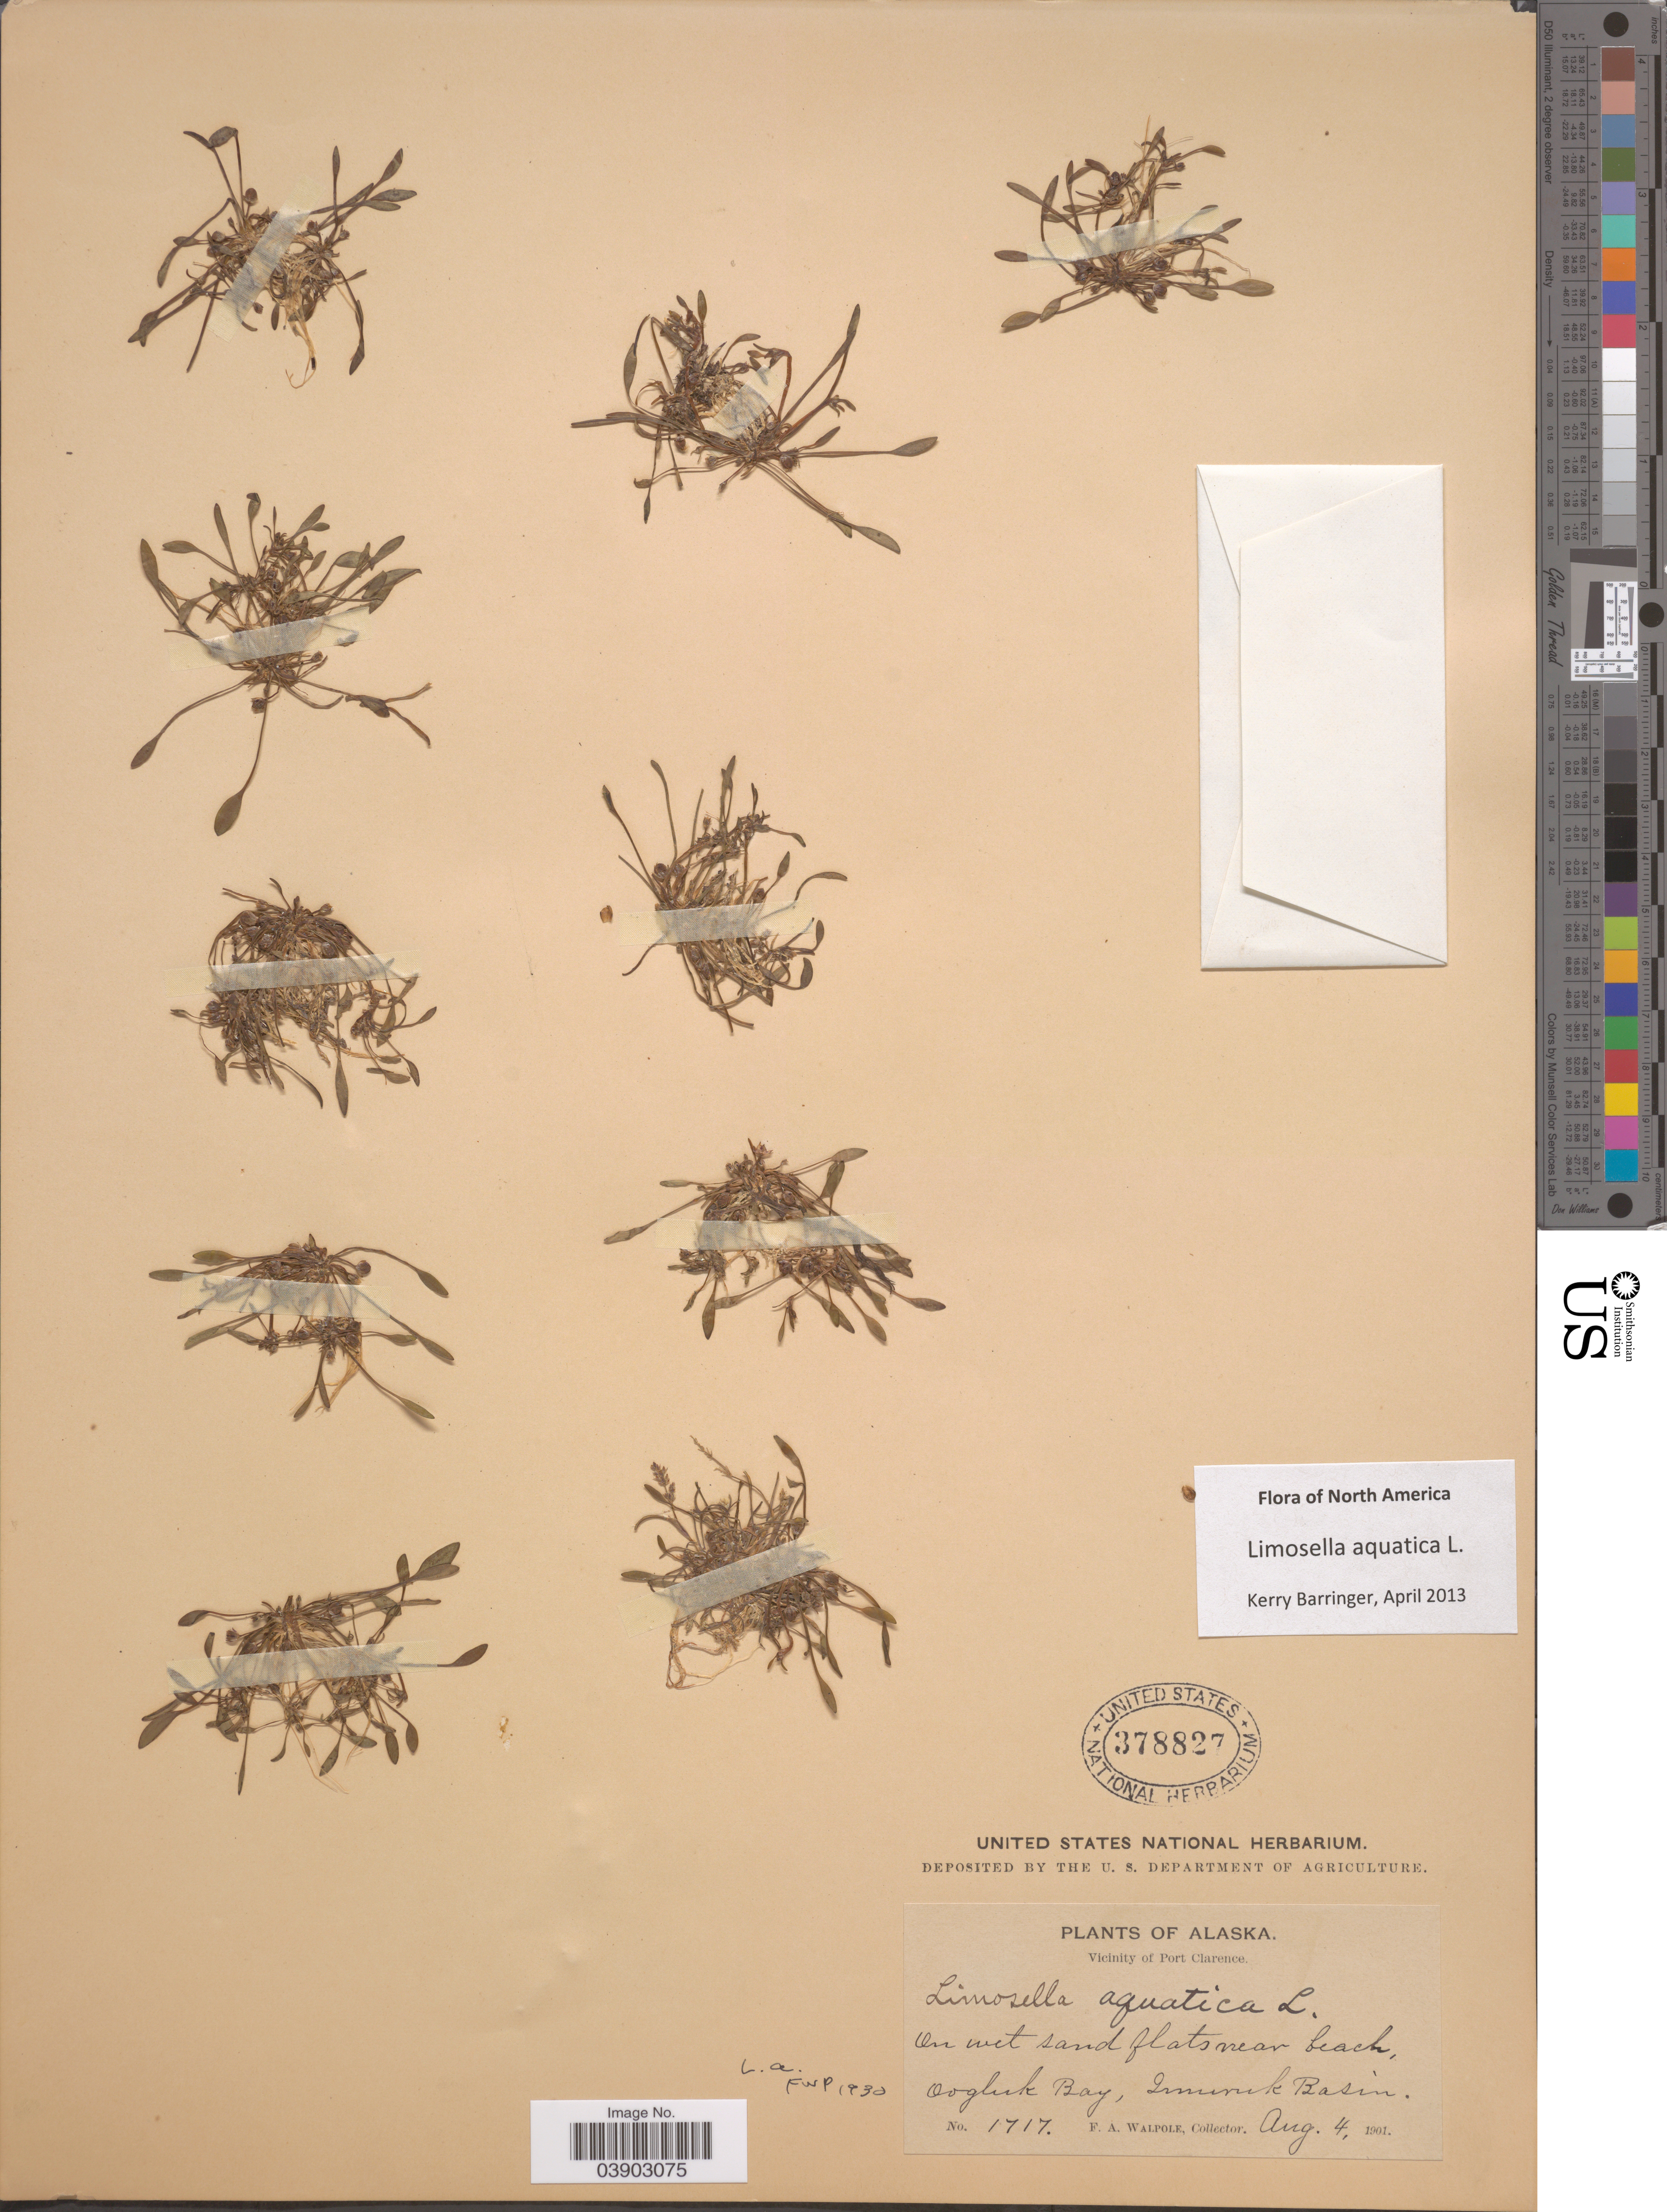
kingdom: Plantae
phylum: Tracheophyta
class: Magnoliopsida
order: Lamiales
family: Scrophulariaceae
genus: Limosella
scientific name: Limosella aquatica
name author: L.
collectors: F. Walpole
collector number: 1717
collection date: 1901-08-04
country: United States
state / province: Alaska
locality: Vicinity of Port Clarence. On wet sand flats near beach, Oogluk Bay, Imuruk Basin.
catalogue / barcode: US 378827